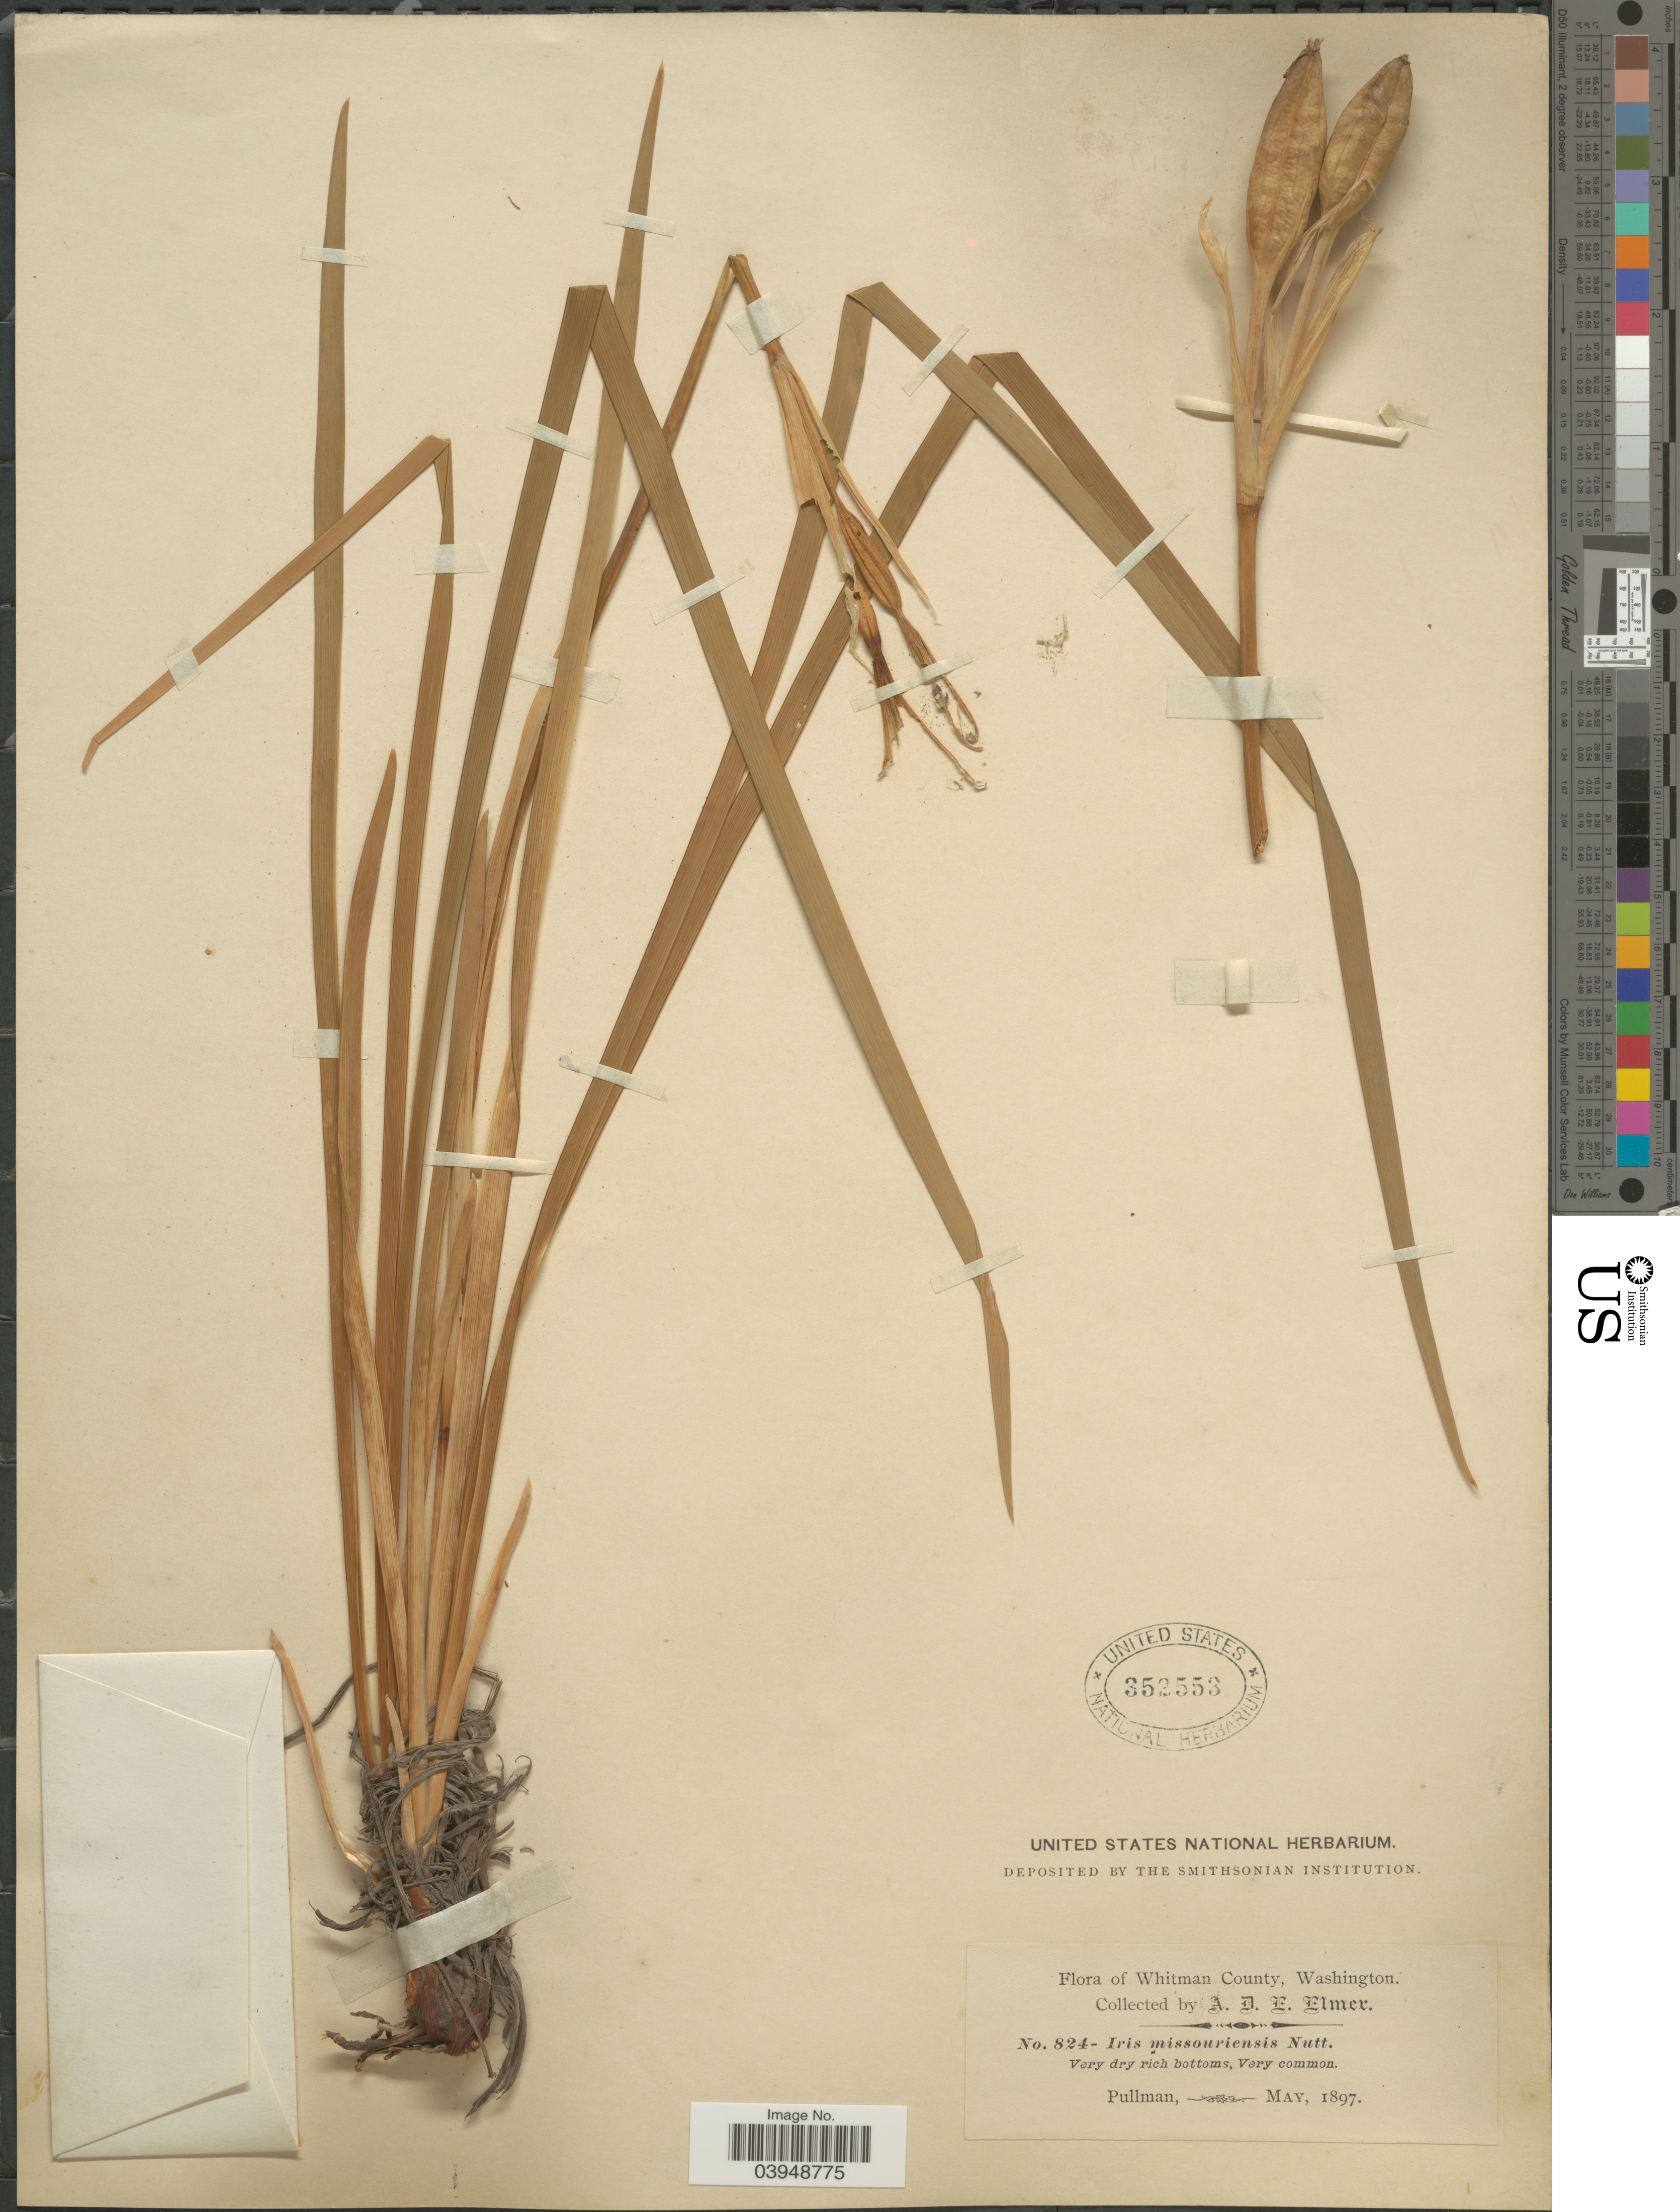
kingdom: Plantae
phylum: Tracheophyta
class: Liliopsida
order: Asparagales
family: Iridaceae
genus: Iris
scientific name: Iris missouriensis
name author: Nutt.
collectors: A. D. E. Elmer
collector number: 824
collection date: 1897-05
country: United States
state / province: Washington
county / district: Whitman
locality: Whitman County. Pullman.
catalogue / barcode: US 352553